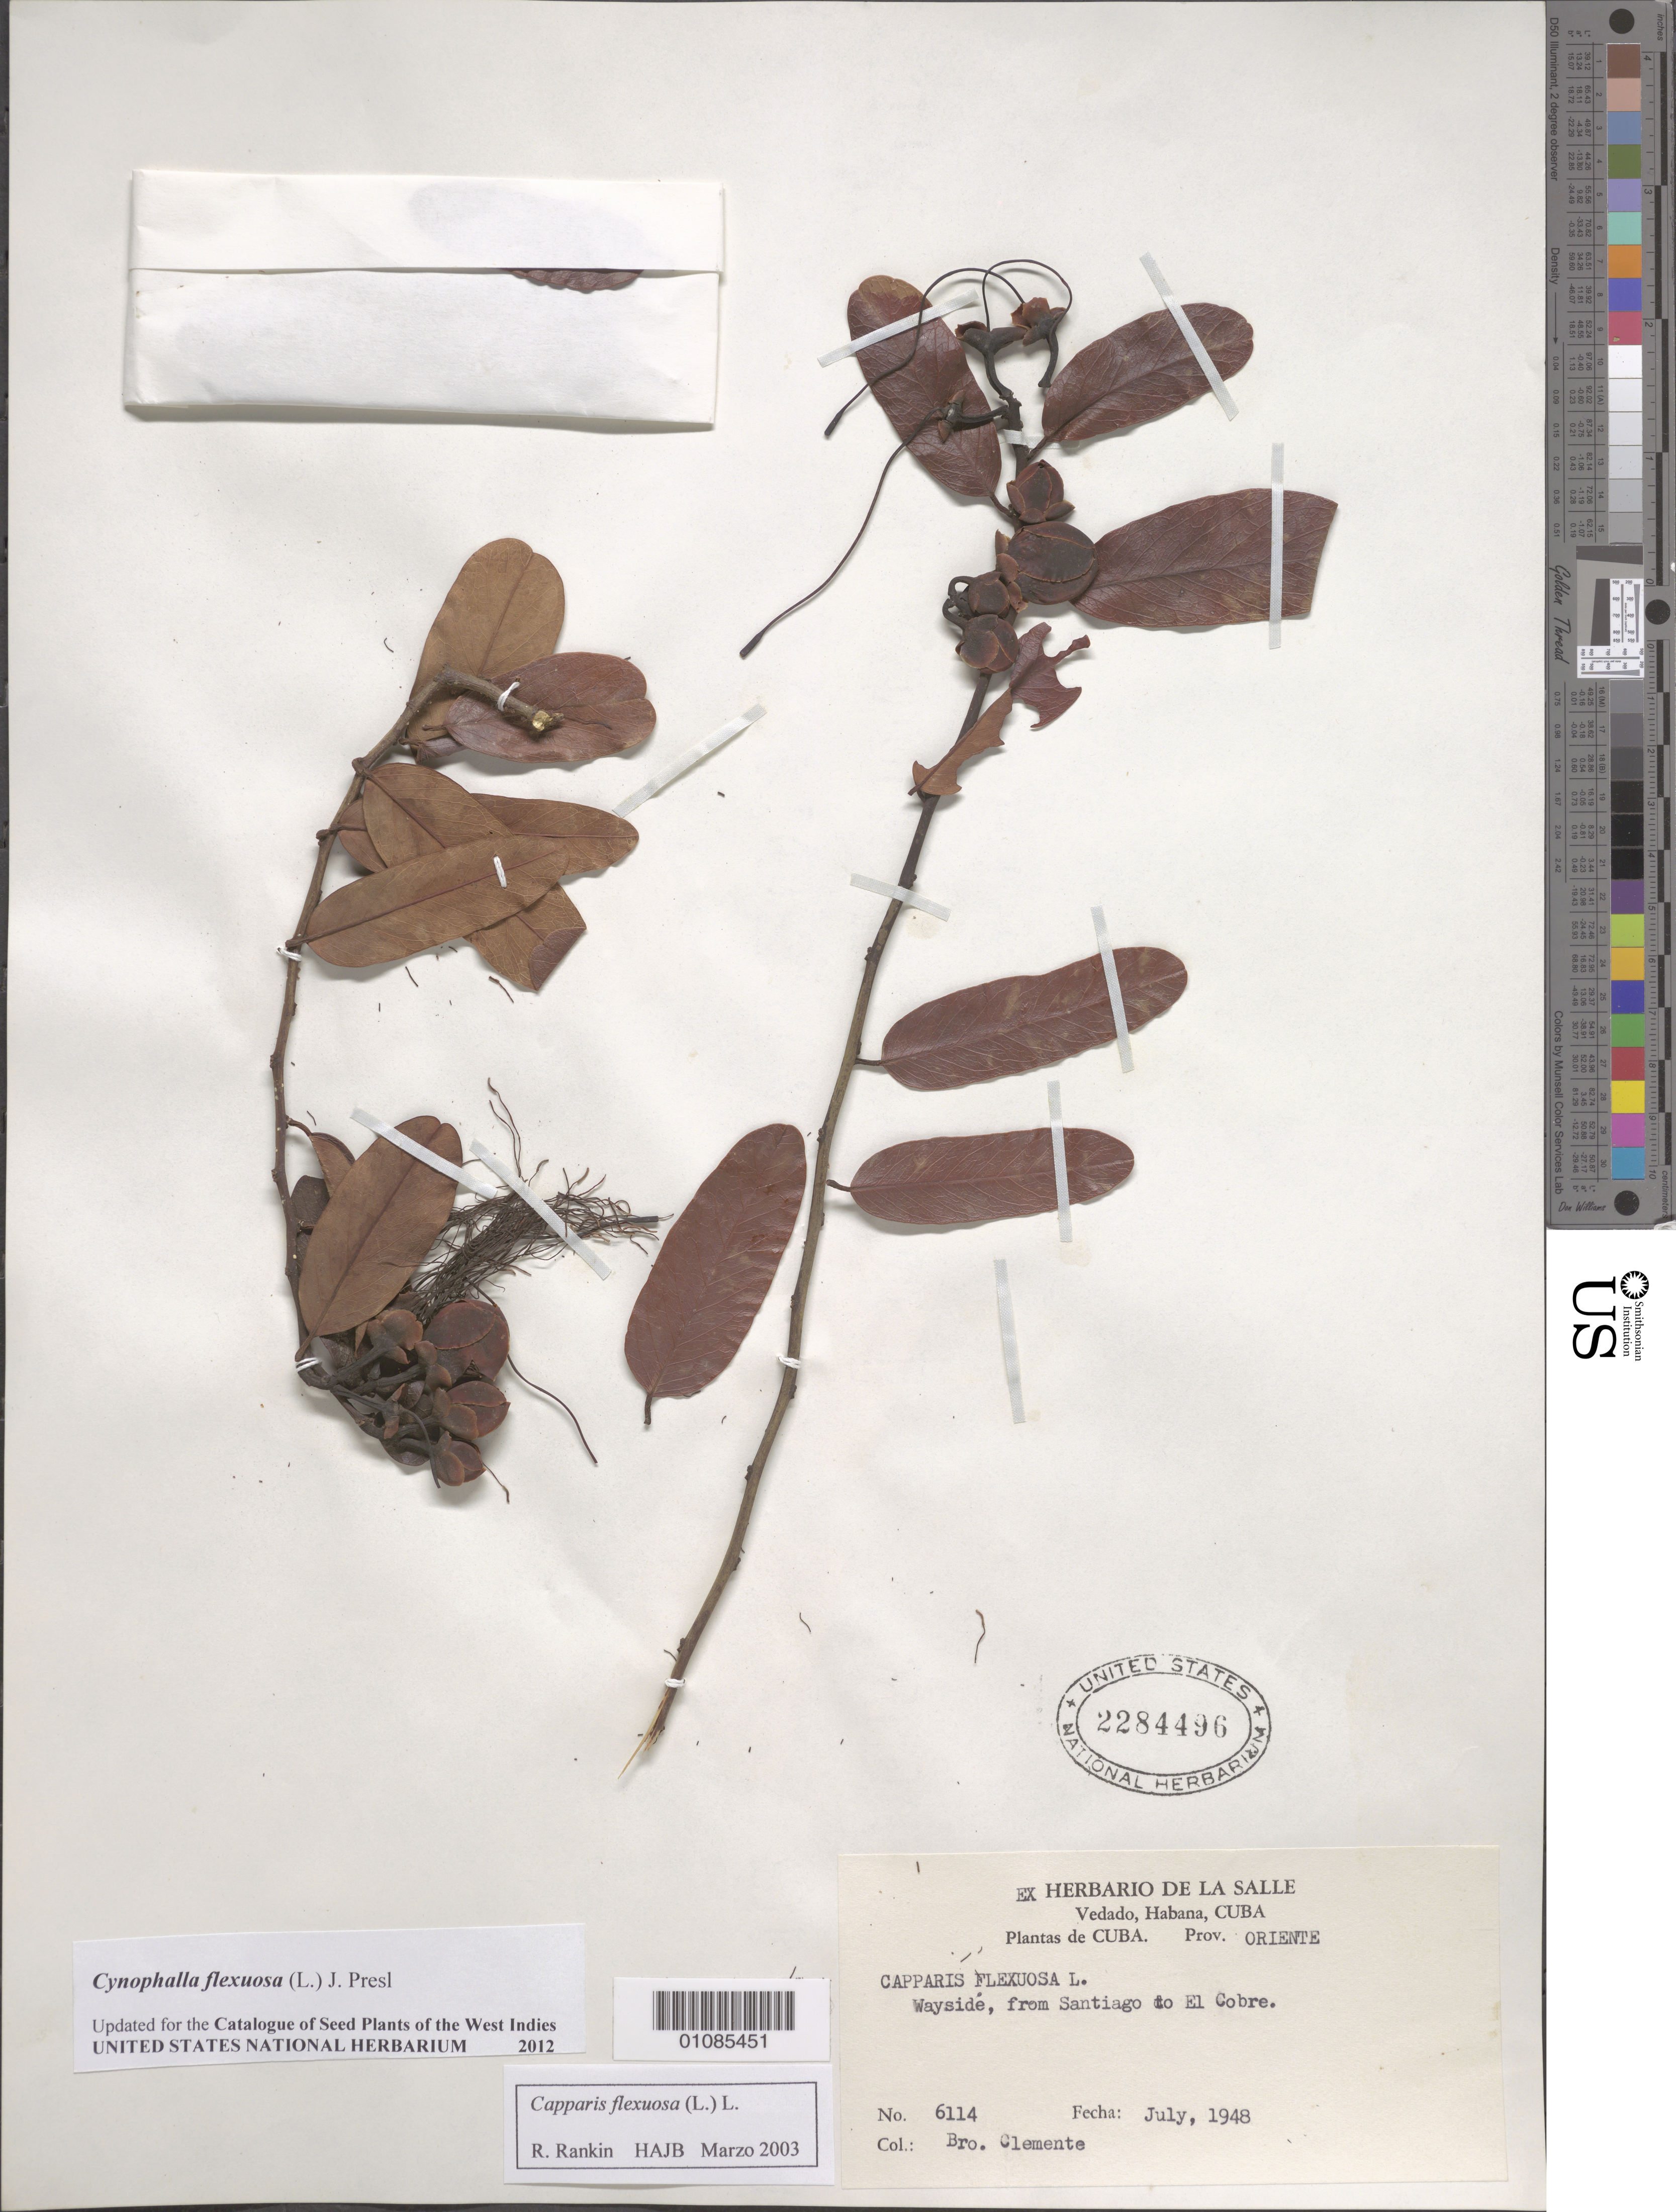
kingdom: Plantae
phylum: Tracheophyta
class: Magnoliopsida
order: Brassicales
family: Capparaceae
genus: Cynophalla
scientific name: Cynophalla flexuosa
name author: (L.) J. Presl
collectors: Bro. Clemente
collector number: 6114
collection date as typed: Jul 1948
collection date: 1948-07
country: Cuba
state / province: Santiago de Cuba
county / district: El Cobre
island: Cuba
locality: Oriente: wayside, from Santiago to El Cobre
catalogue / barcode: US 2284496